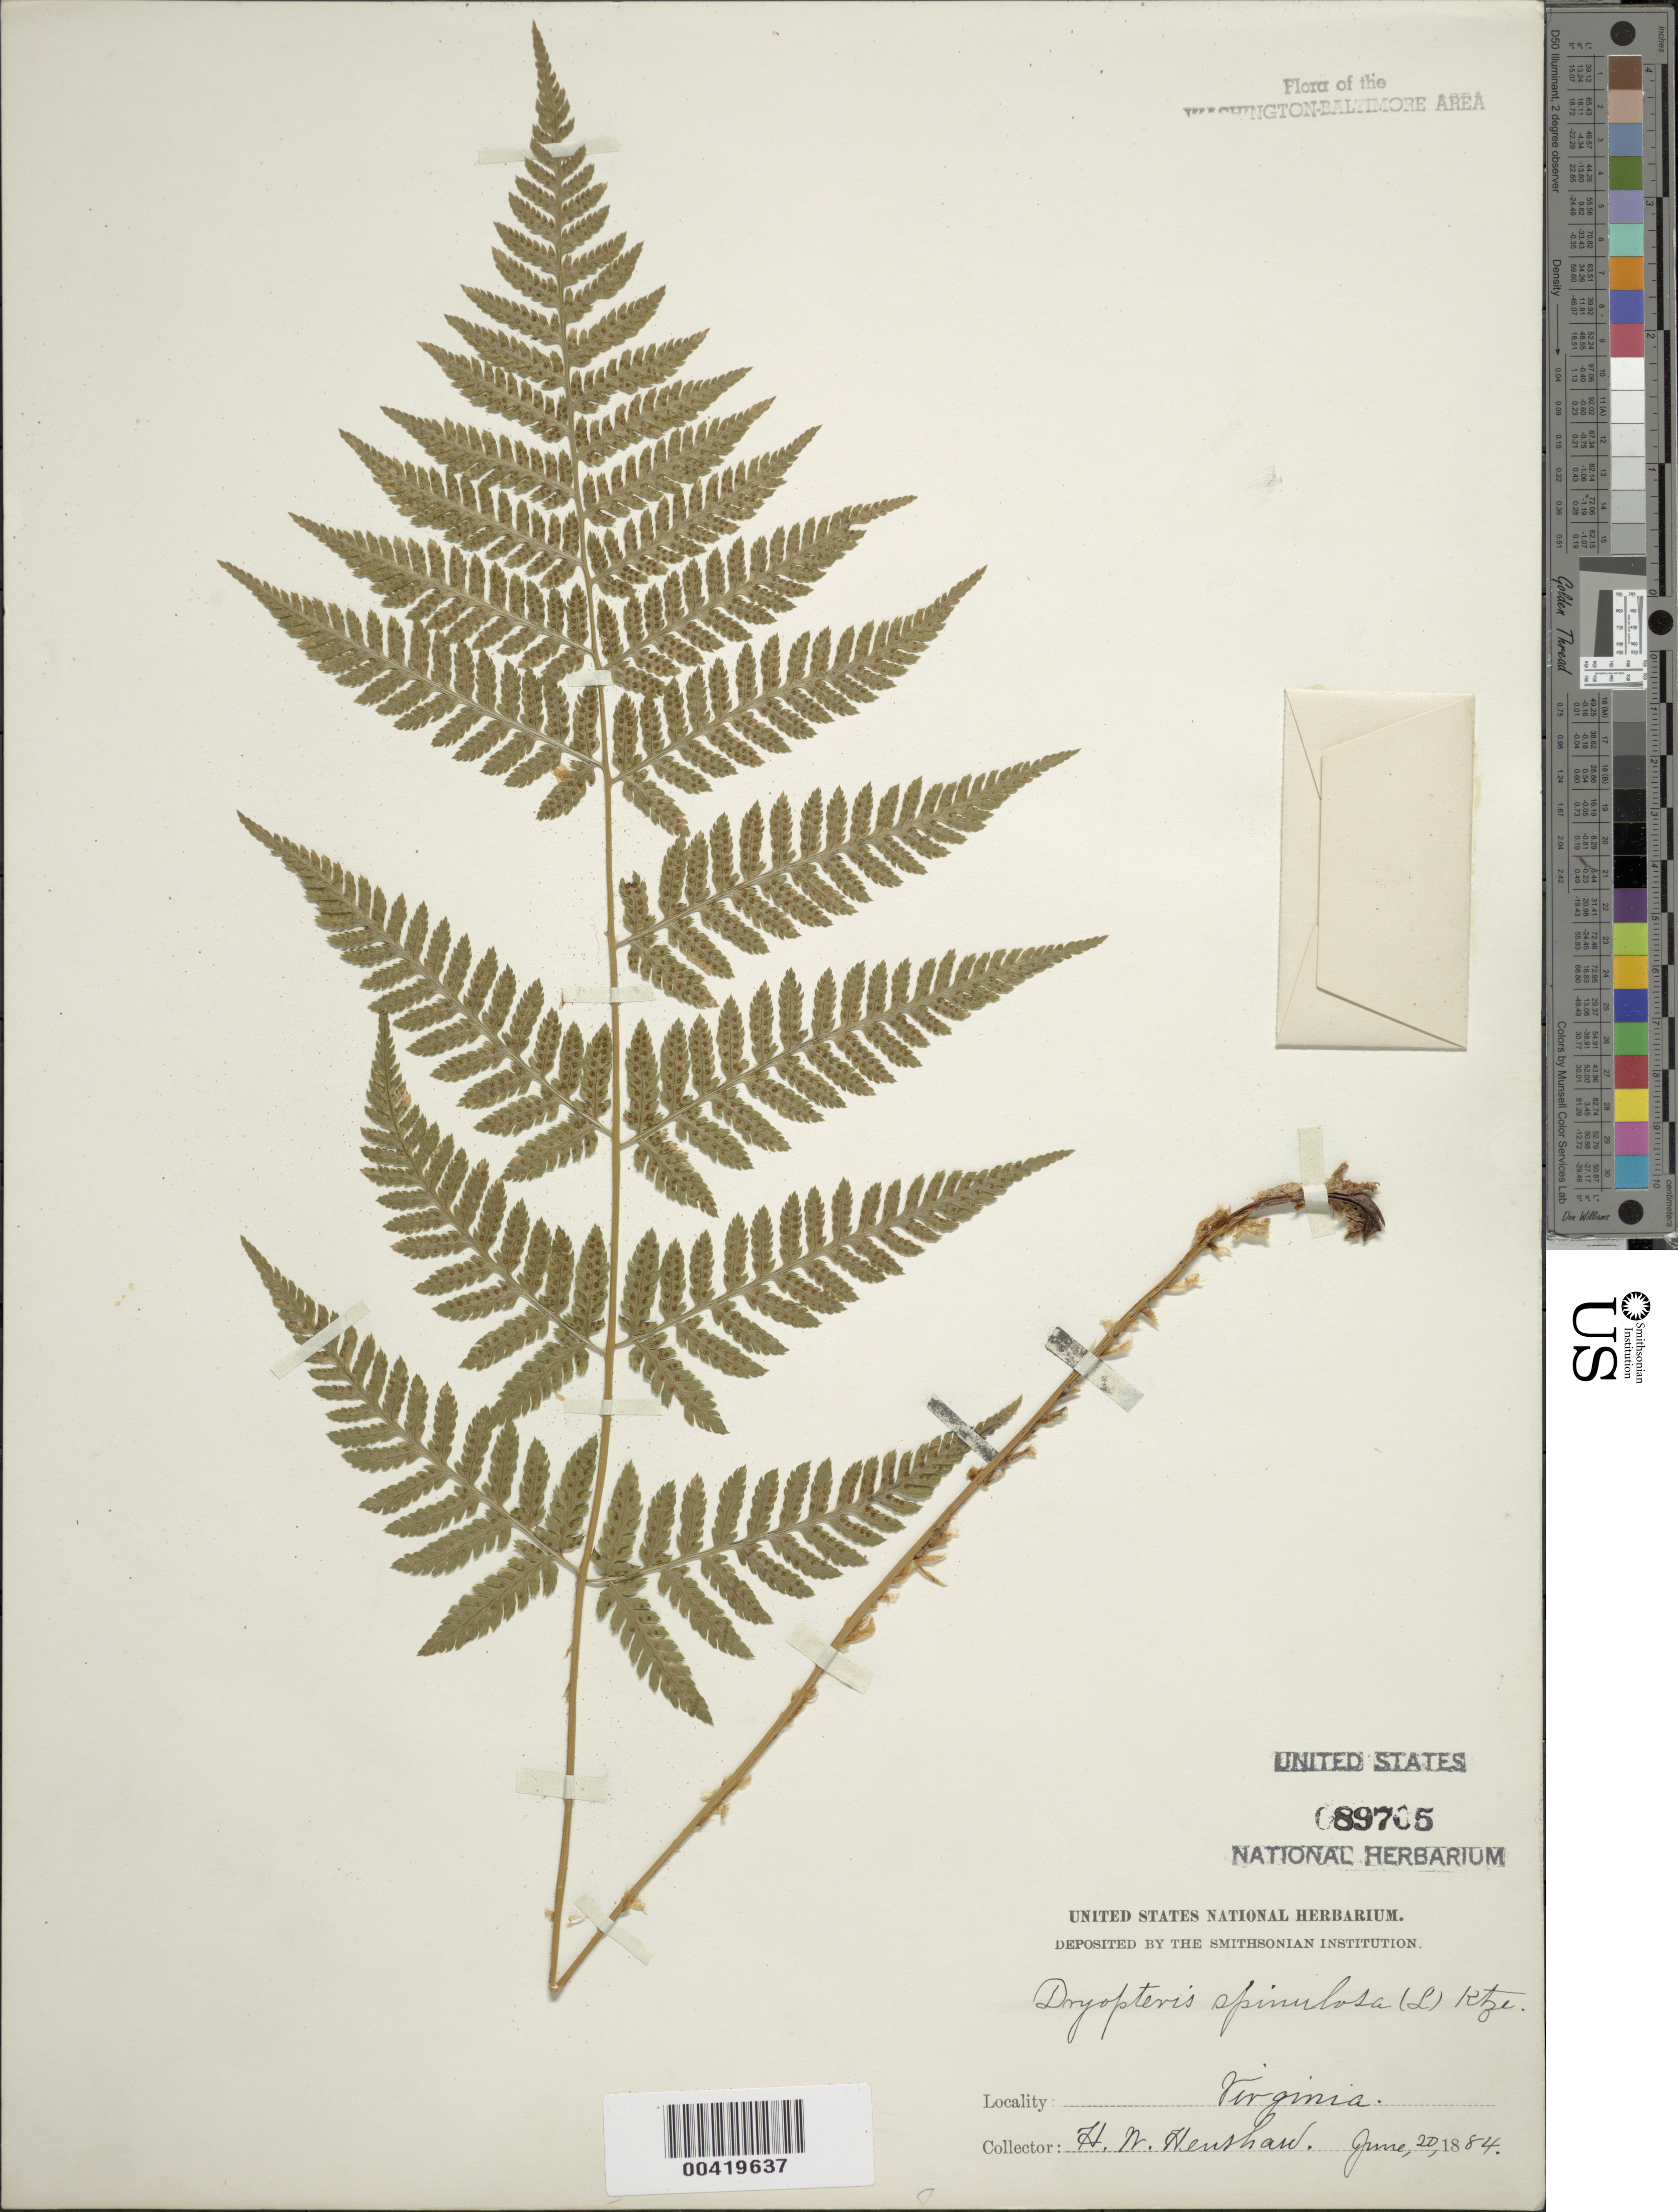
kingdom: Plantae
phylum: Tracheophyta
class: Polypodiopsida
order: Polypodiales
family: Dryopteridaceae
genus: Dryopteris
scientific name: Dryopteris carthusiana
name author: (Villars) H.P. Fuchs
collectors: H. Henshaw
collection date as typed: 20 Jun 1884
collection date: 1884-06-20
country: United States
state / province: Virginia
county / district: Fairfax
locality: West Falls Church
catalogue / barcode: US 89705